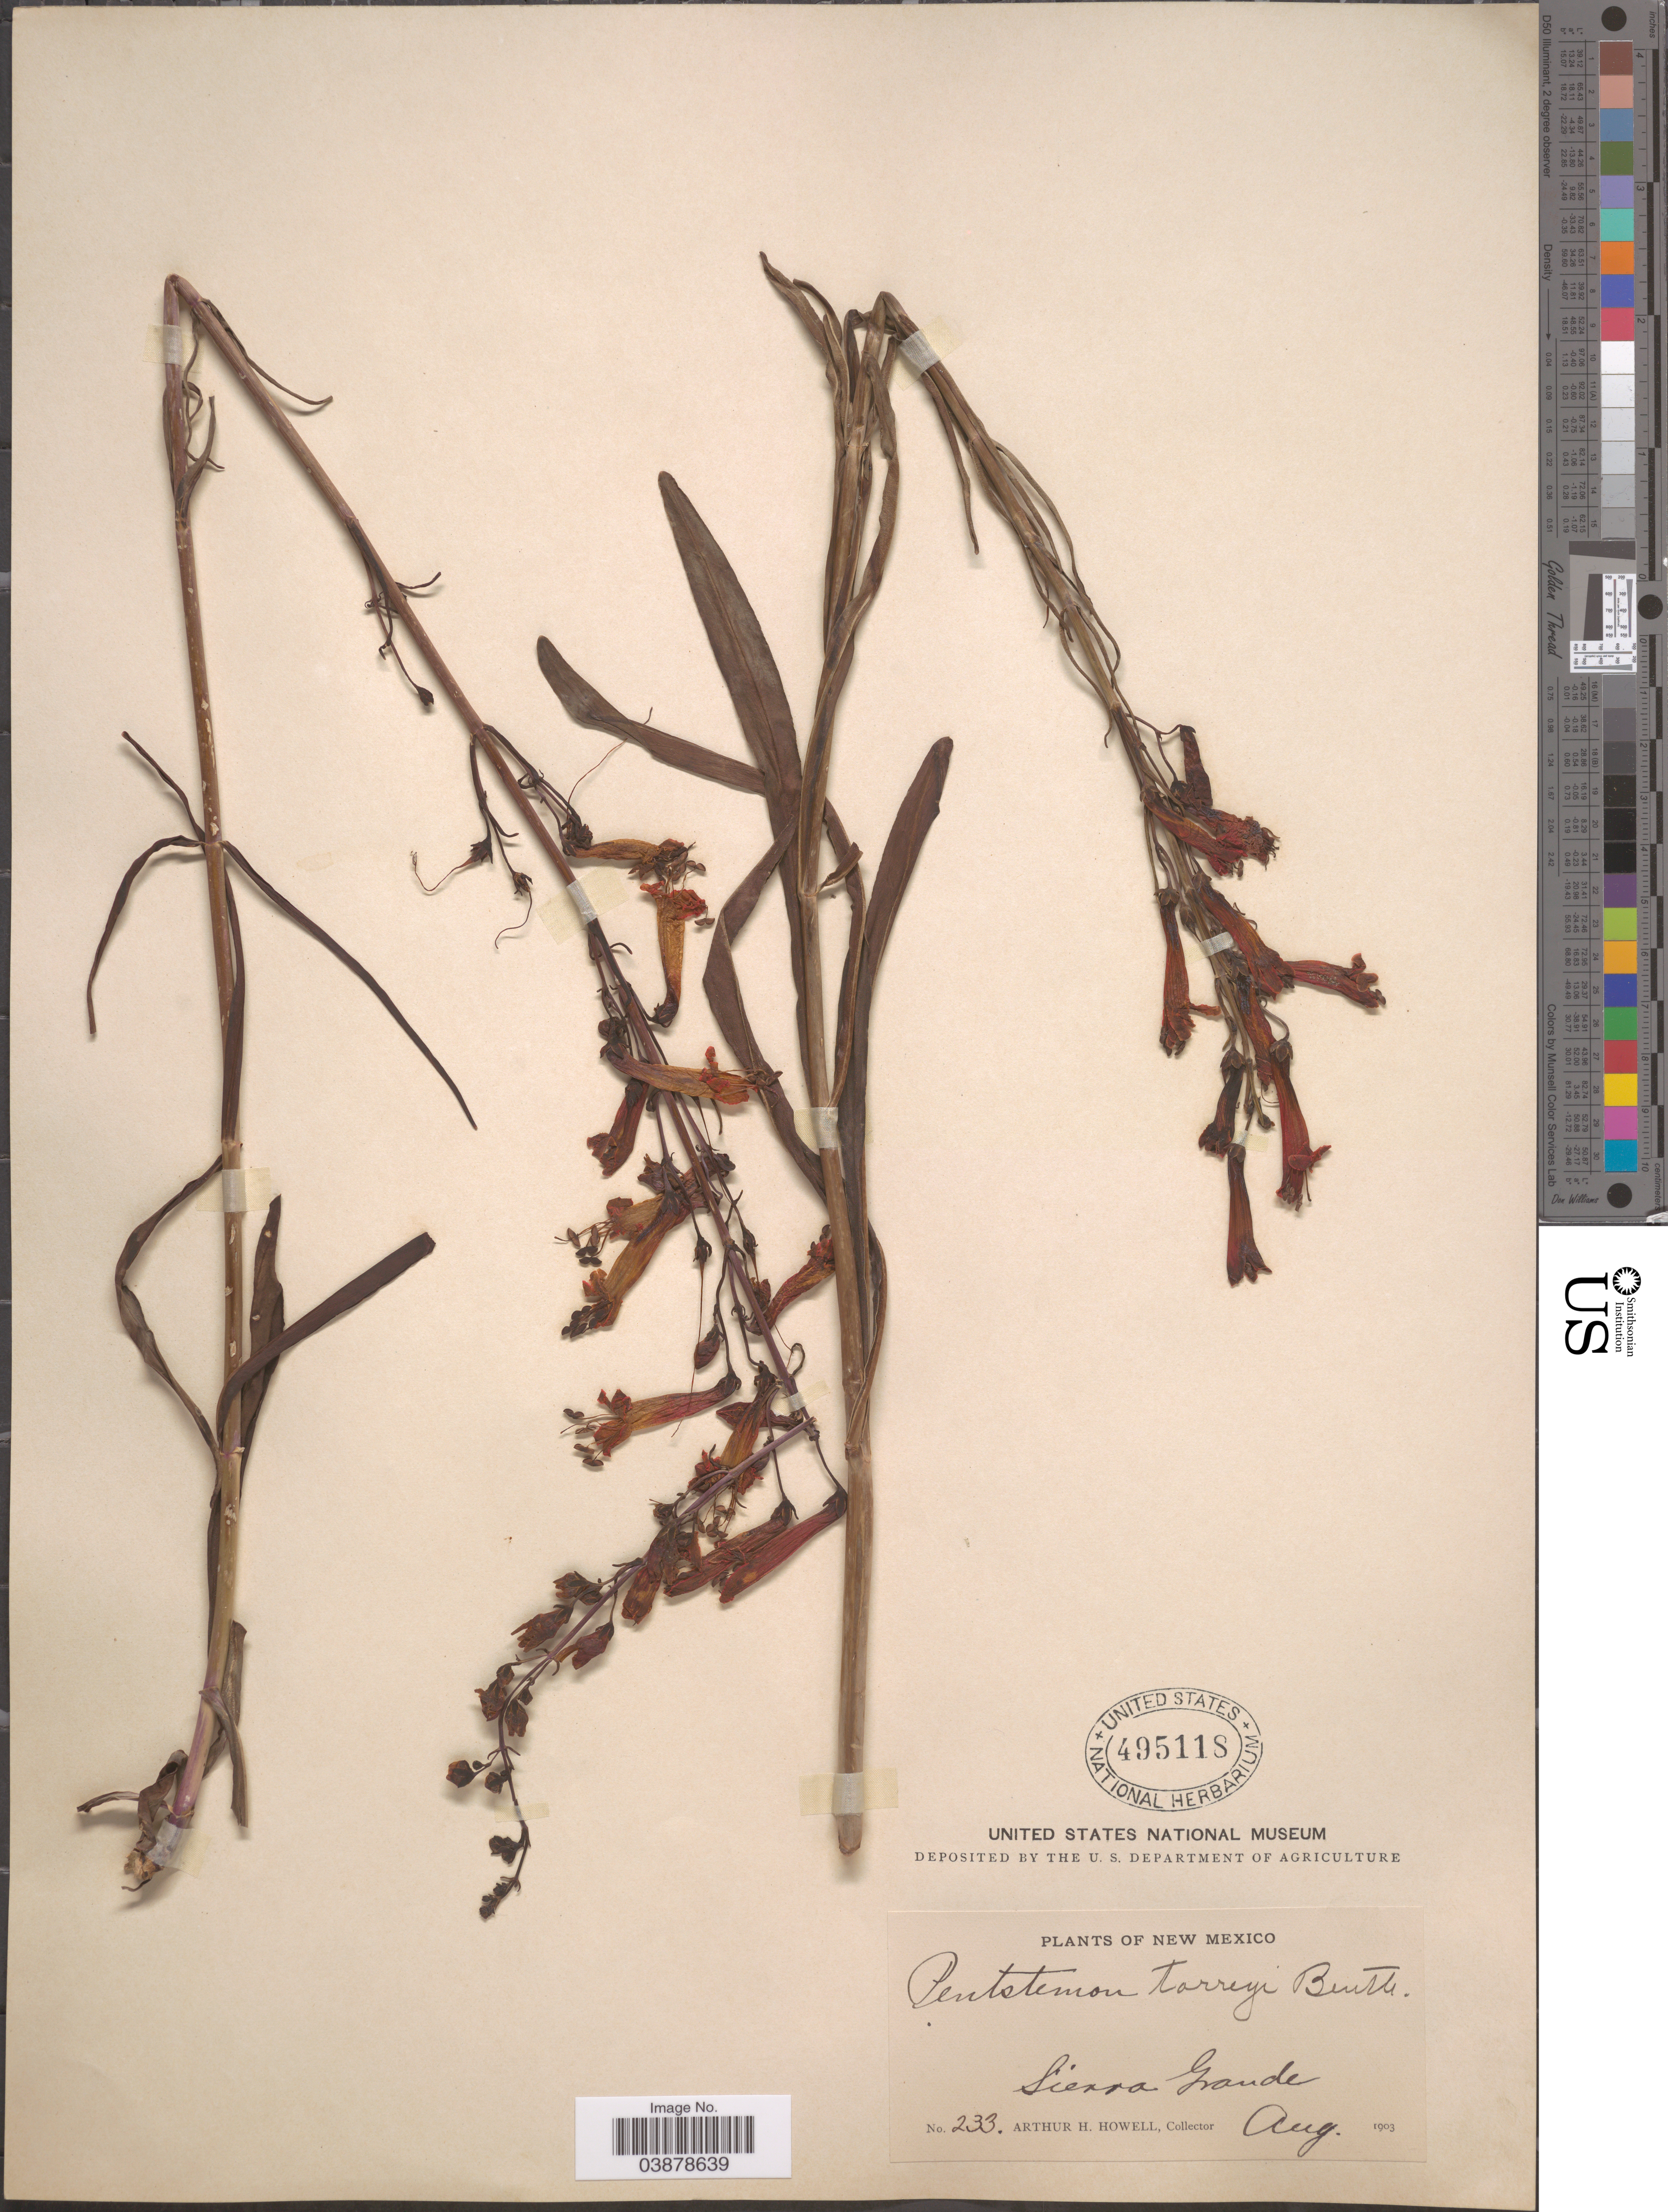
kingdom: Plantae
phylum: Tracheophyta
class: Magnoliopsida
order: Lamiales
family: Plantaginaceae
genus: Penstemon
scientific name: Penstemon torreyi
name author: Benth.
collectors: A. Howell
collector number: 233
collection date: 1903-08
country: United States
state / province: New Mexico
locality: Sierra Grande.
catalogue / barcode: US 495118